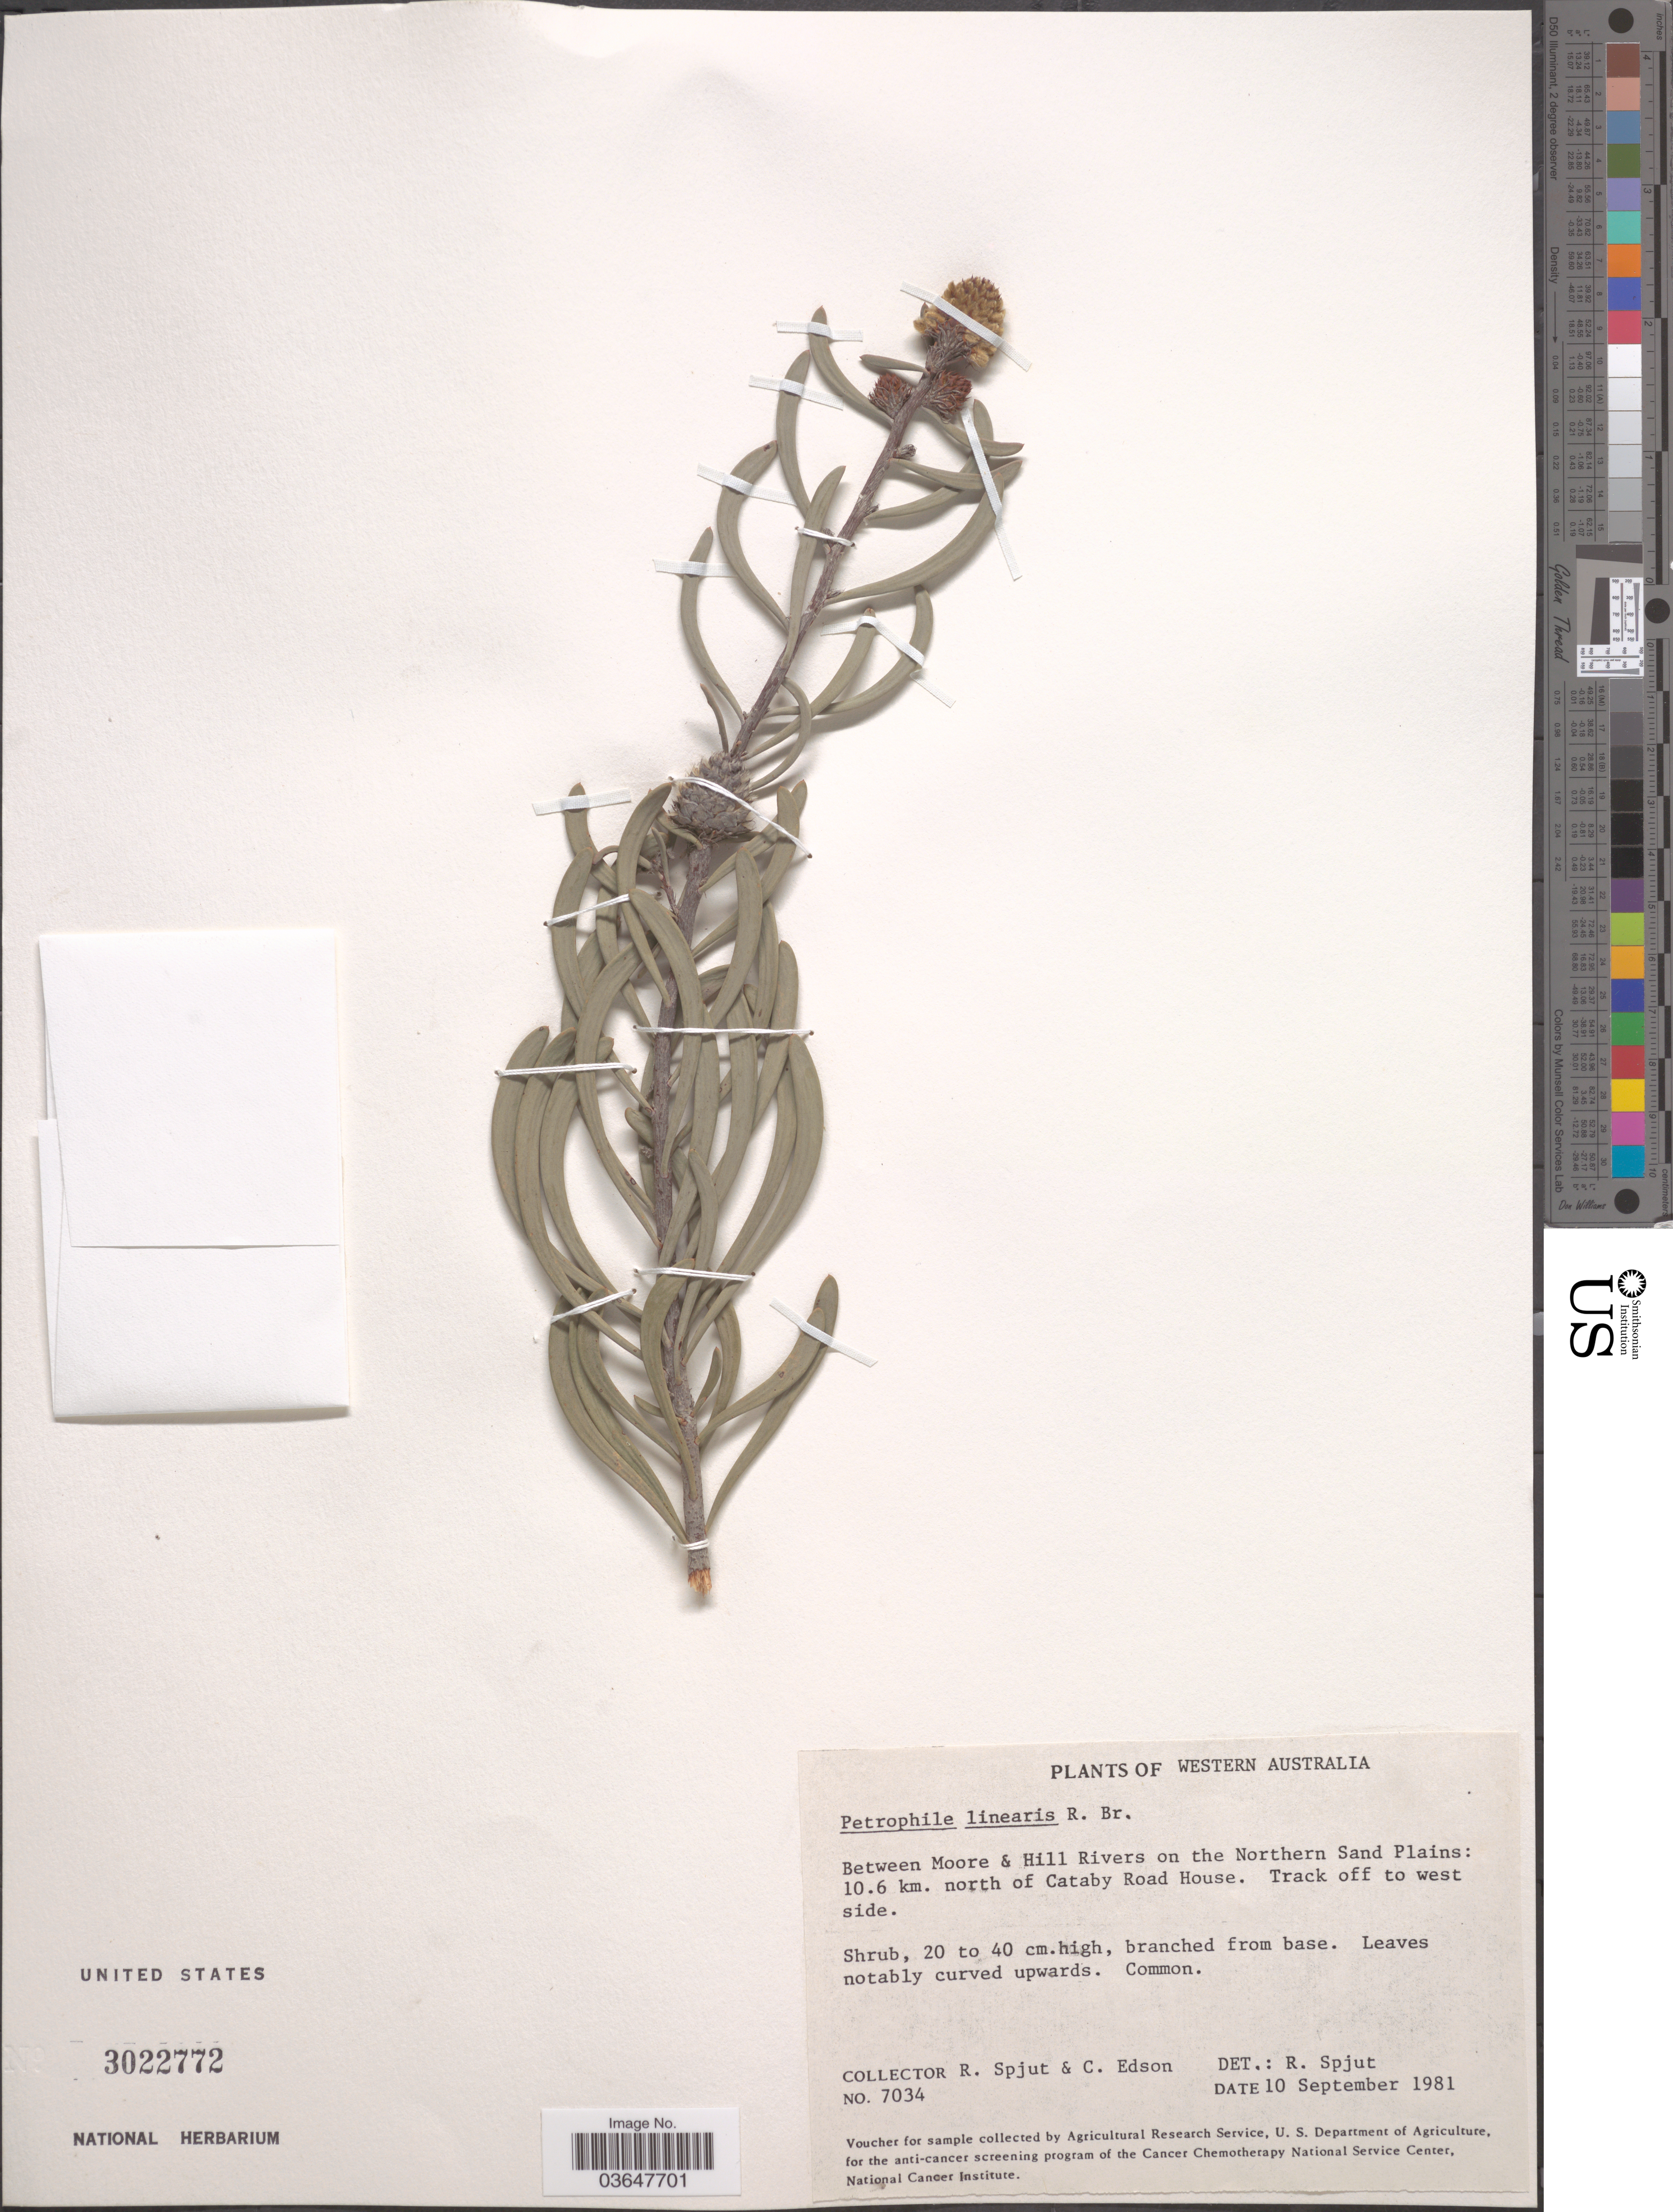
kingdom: Plantae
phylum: Tracheophyta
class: Magnoliopsida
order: Proteales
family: Proteaceae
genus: Petrophile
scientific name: Petrophile linearis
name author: R. Br.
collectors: R. Spjut & C. Edson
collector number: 7034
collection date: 1981-09-10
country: Australia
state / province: Western Australia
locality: Between Moore & hill Rivers on the Northern Sand Plains: 10.6 km. north of Cataby Road House. Track off to west side.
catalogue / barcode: US 3022772